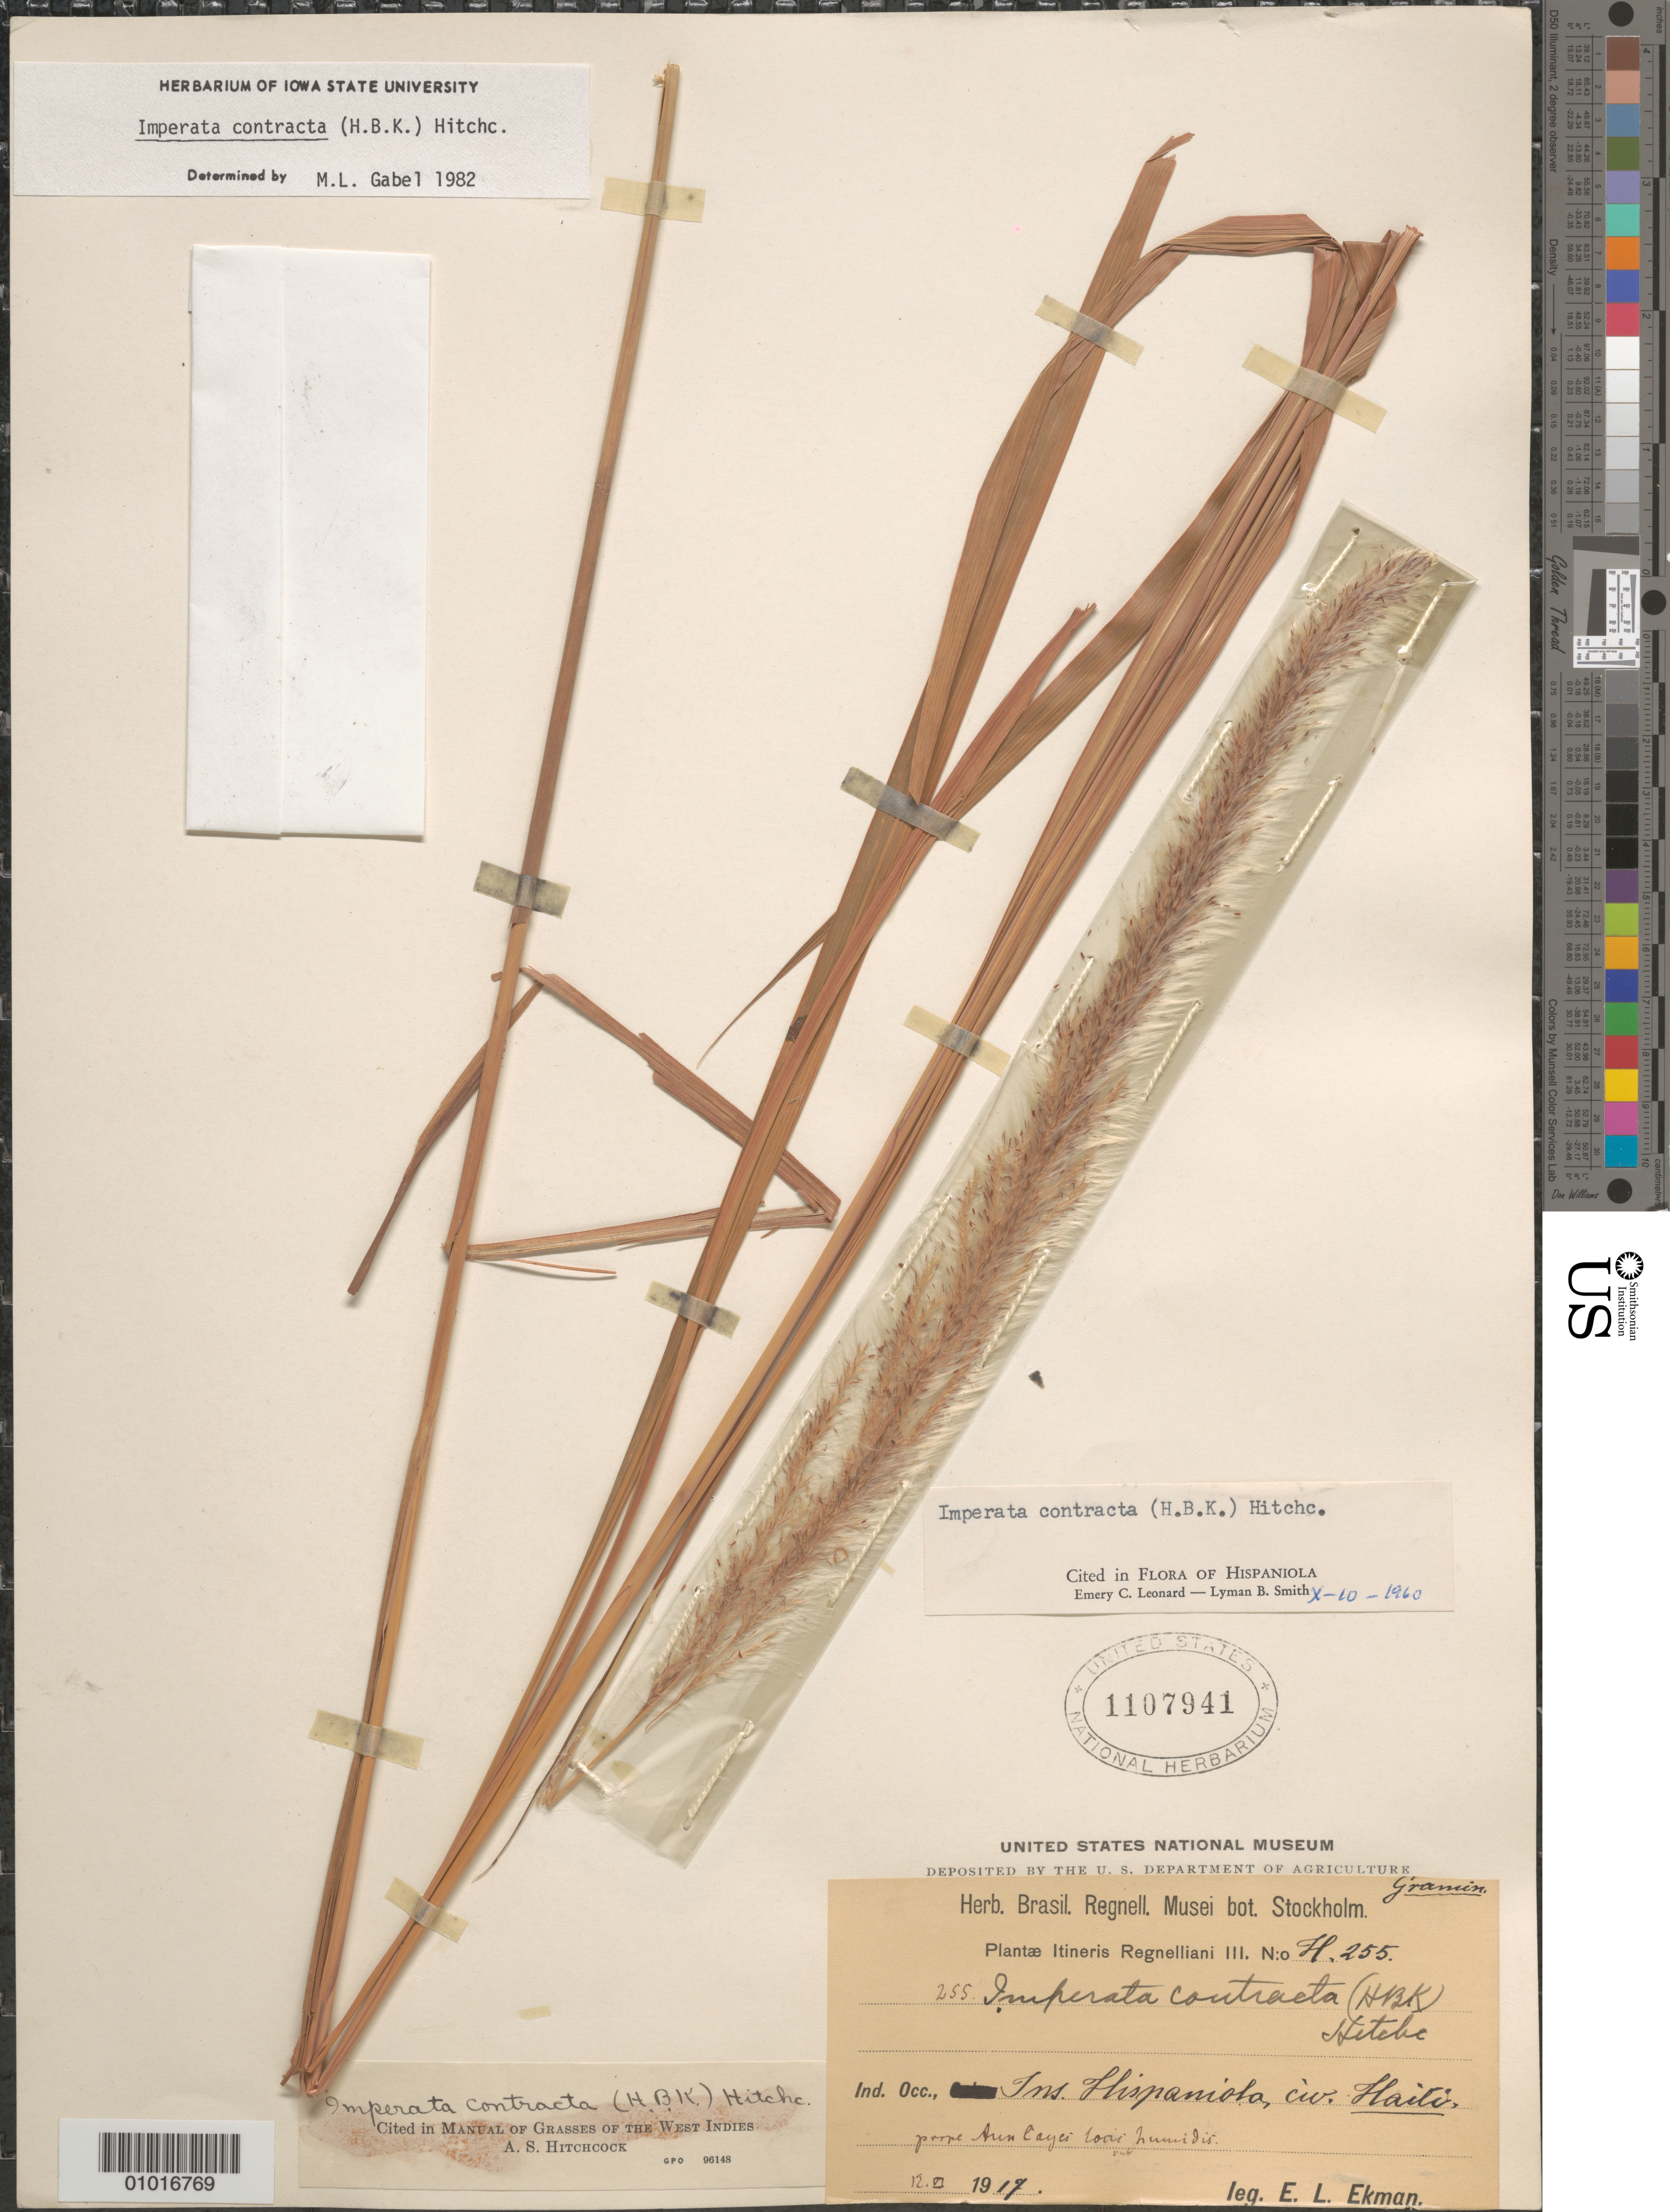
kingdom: Plantae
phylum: Tracheophyta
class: Liliopsida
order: Poales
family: Poaceae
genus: Imperata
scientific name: Imperata contracta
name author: (Kunth) Hitchc.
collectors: E. L. Ekman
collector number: H 255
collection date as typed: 12 Jun 1917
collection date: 1917-06-12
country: Haiti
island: Hispaniola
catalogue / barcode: US 1107941